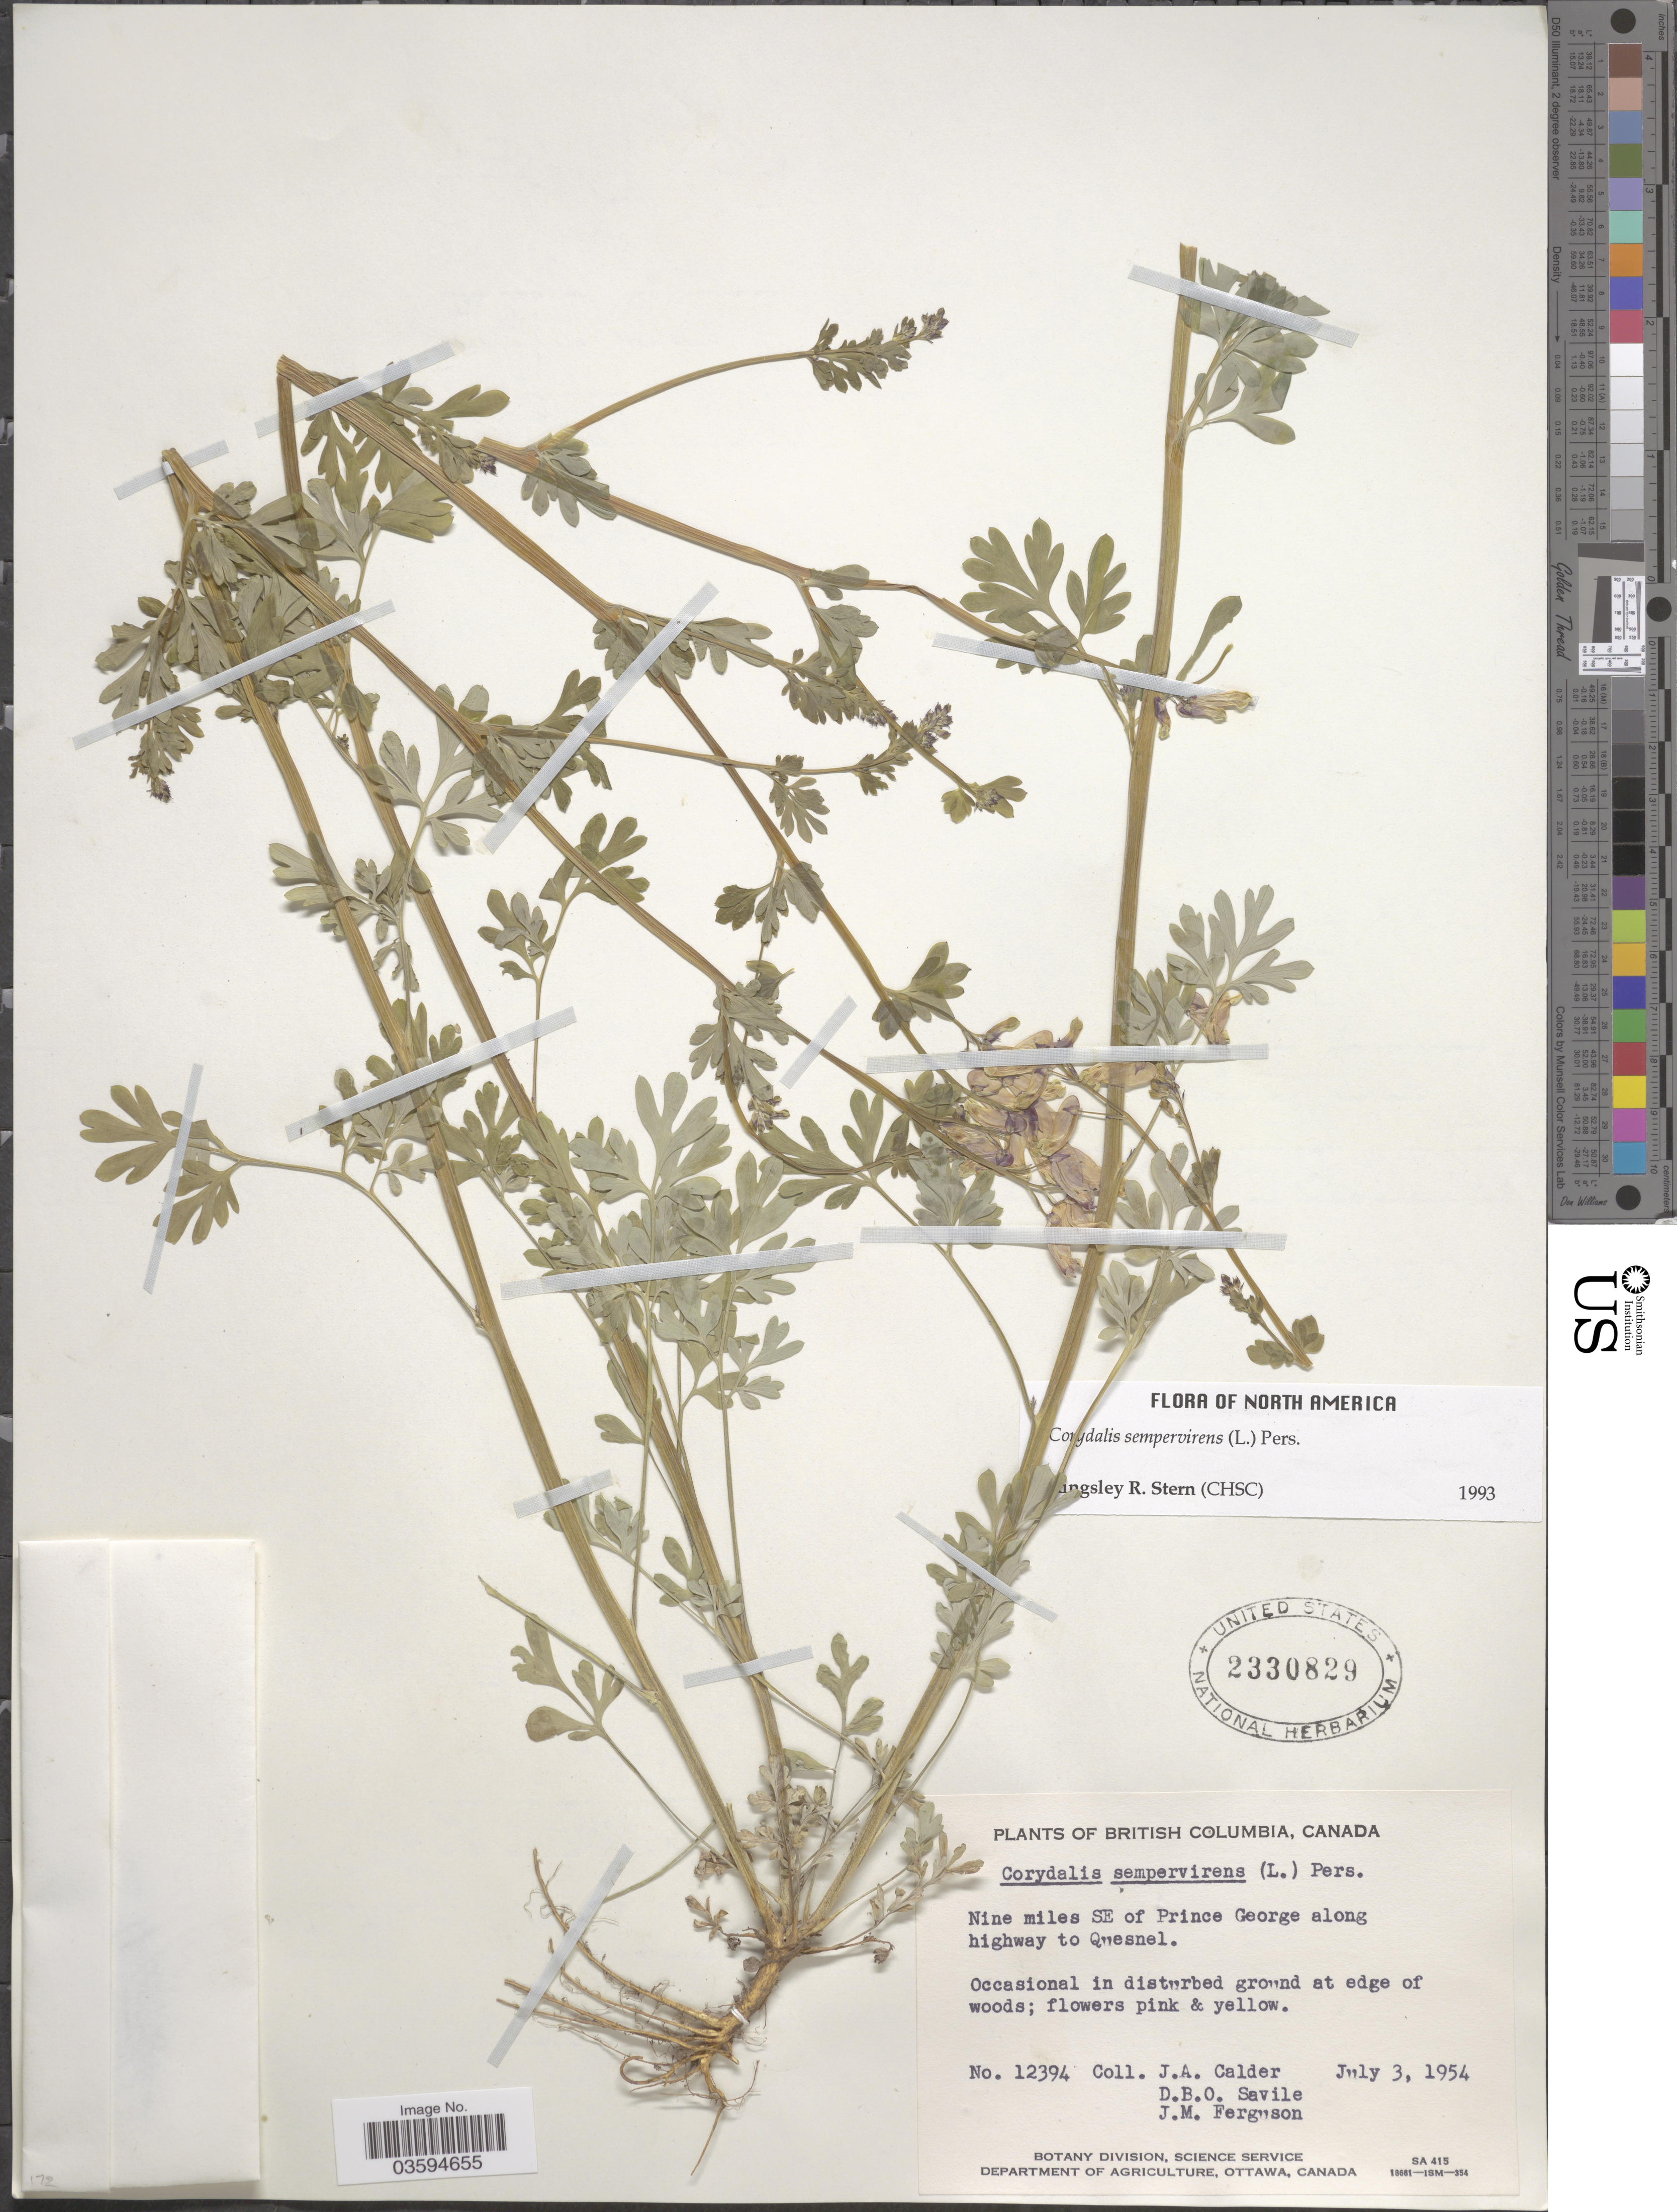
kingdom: Plantae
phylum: Tracheophyta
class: Magnoliopsida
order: Ranunculales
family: Papaveraceae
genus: Capnoides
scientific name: Capnoides sempervirens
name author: (L.) Borkh.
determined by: Strong, M. T., (US), Smithsonian Institution - National Museum of Natural History (UNITED STATES)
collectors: J. A. Calder, D. Savile & J. M. Ferguson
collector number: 12394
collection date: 1954-07-03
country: Canada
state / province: British Columbia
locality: Nine miles SE of Prince George along highway to Quesnel.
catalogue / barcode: US 2330829